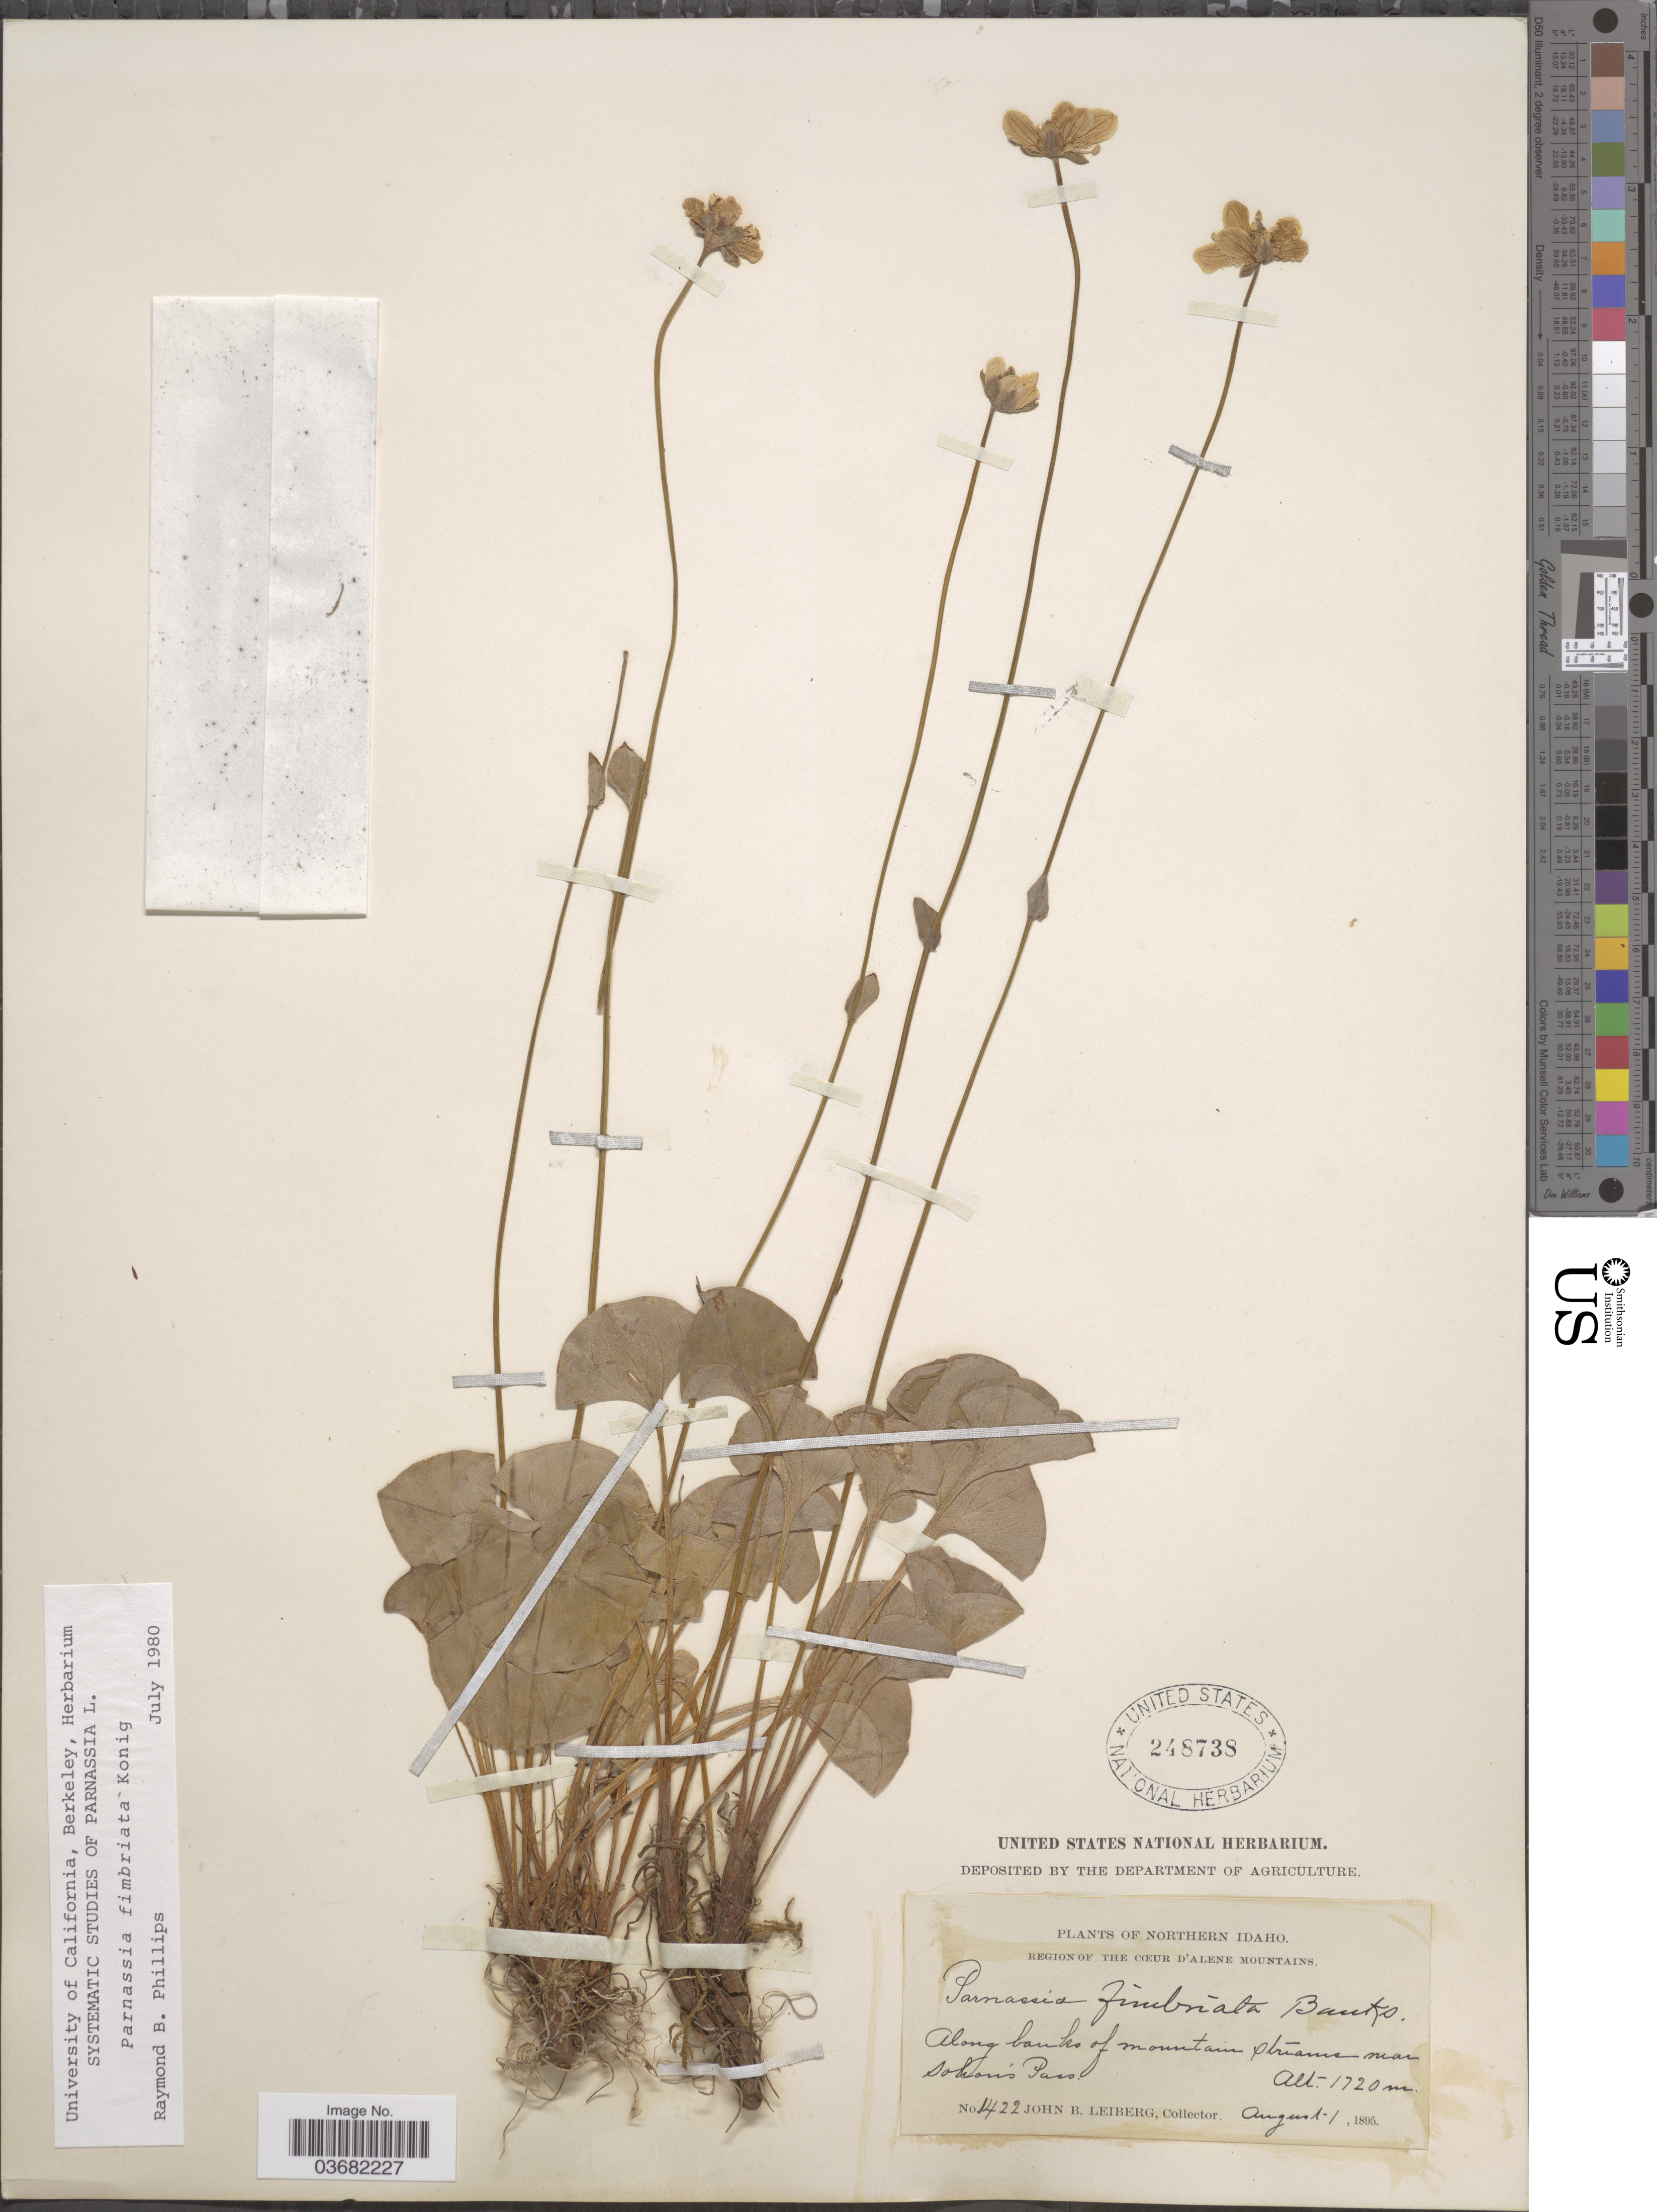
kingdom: Plantae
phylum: Tracheophyta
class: Magnoliopsida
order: Celastrales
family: Parnassiaceae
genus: Parnassia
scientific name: Parnassia fimbriata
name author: K.D. Koenig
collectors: J. B. Leiberg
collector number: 1422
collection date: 1895-08-01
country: United States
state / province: Idaho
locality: Northern Idaho. Region of the Cœur D'Alene Mountains. Along banks of mountain streams near Sohan's Pass.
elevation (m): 1720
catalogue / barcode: US 248738